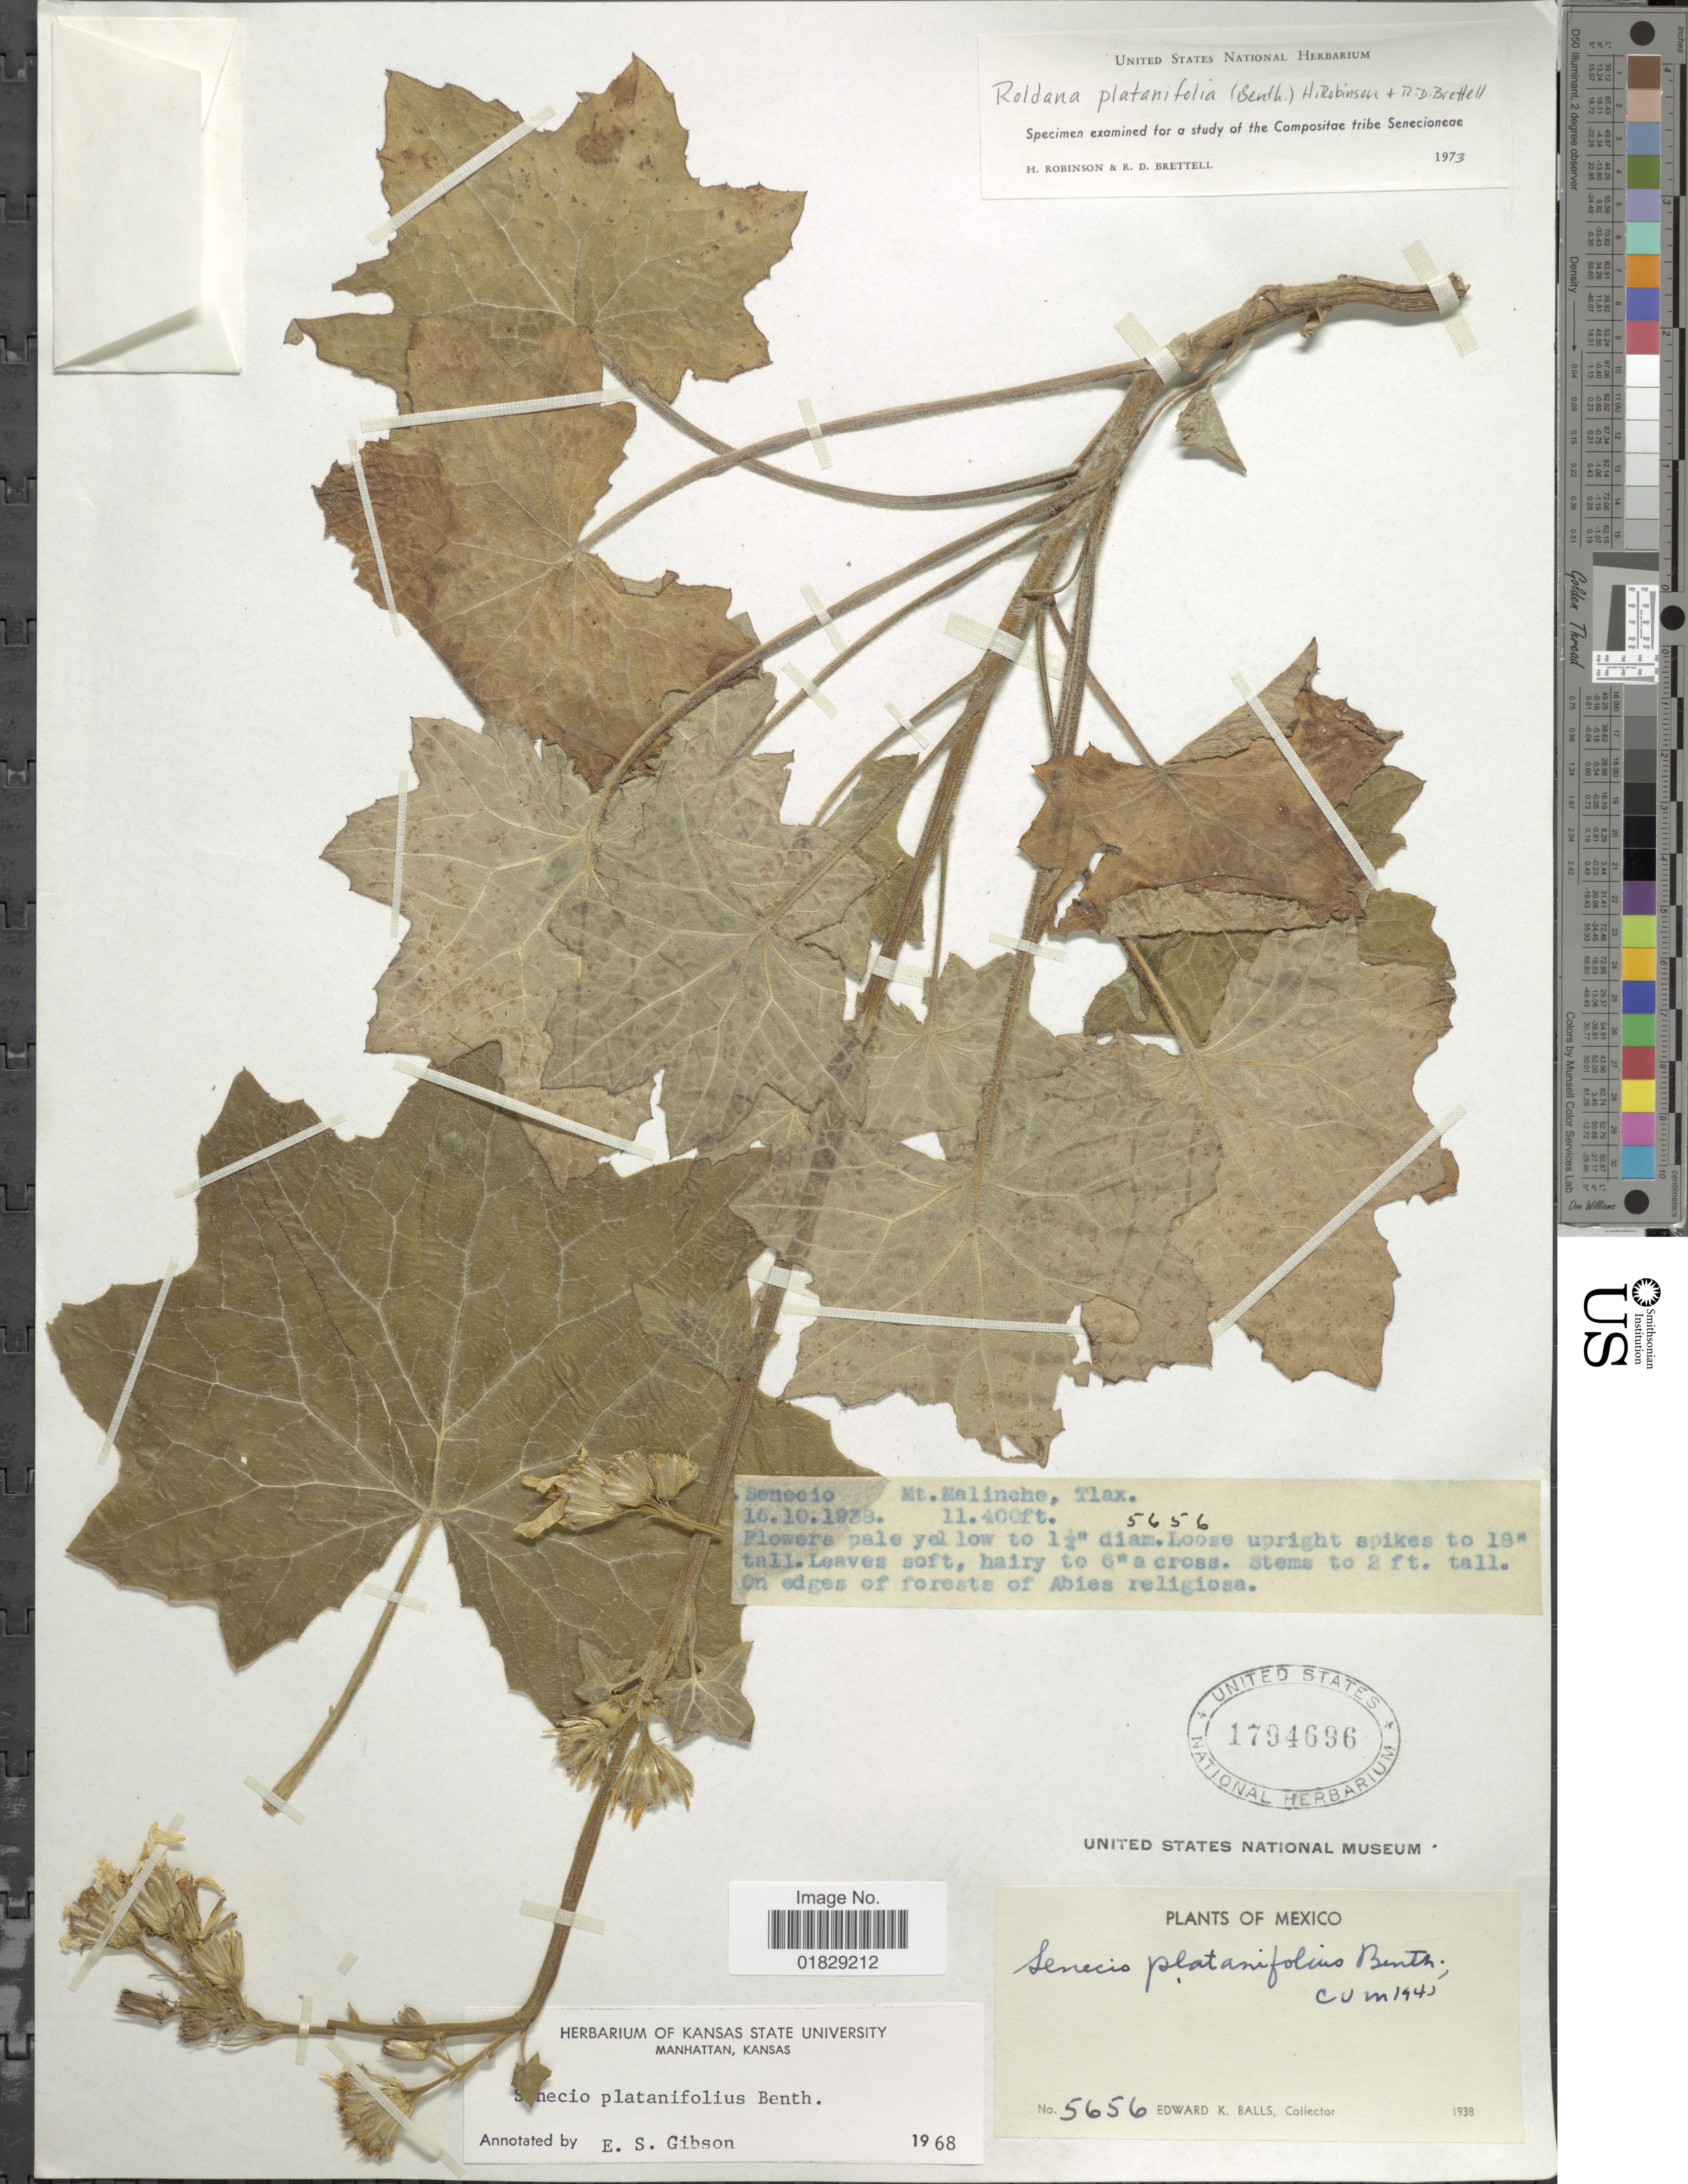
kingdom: Plantae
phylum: Tracheophyta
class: Magnoliopsida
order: Asterales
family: Asteraceae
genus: Roldana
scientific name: Roldana platanifolia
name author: (Benth.) H. Rob. & Brettell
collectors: E. K. Balls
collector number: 5656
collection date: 1938-10-16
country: Mexico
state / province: Tlaxcala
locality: Mt. Malinche, Tlax.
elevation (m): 3475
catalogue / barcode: US 1794696